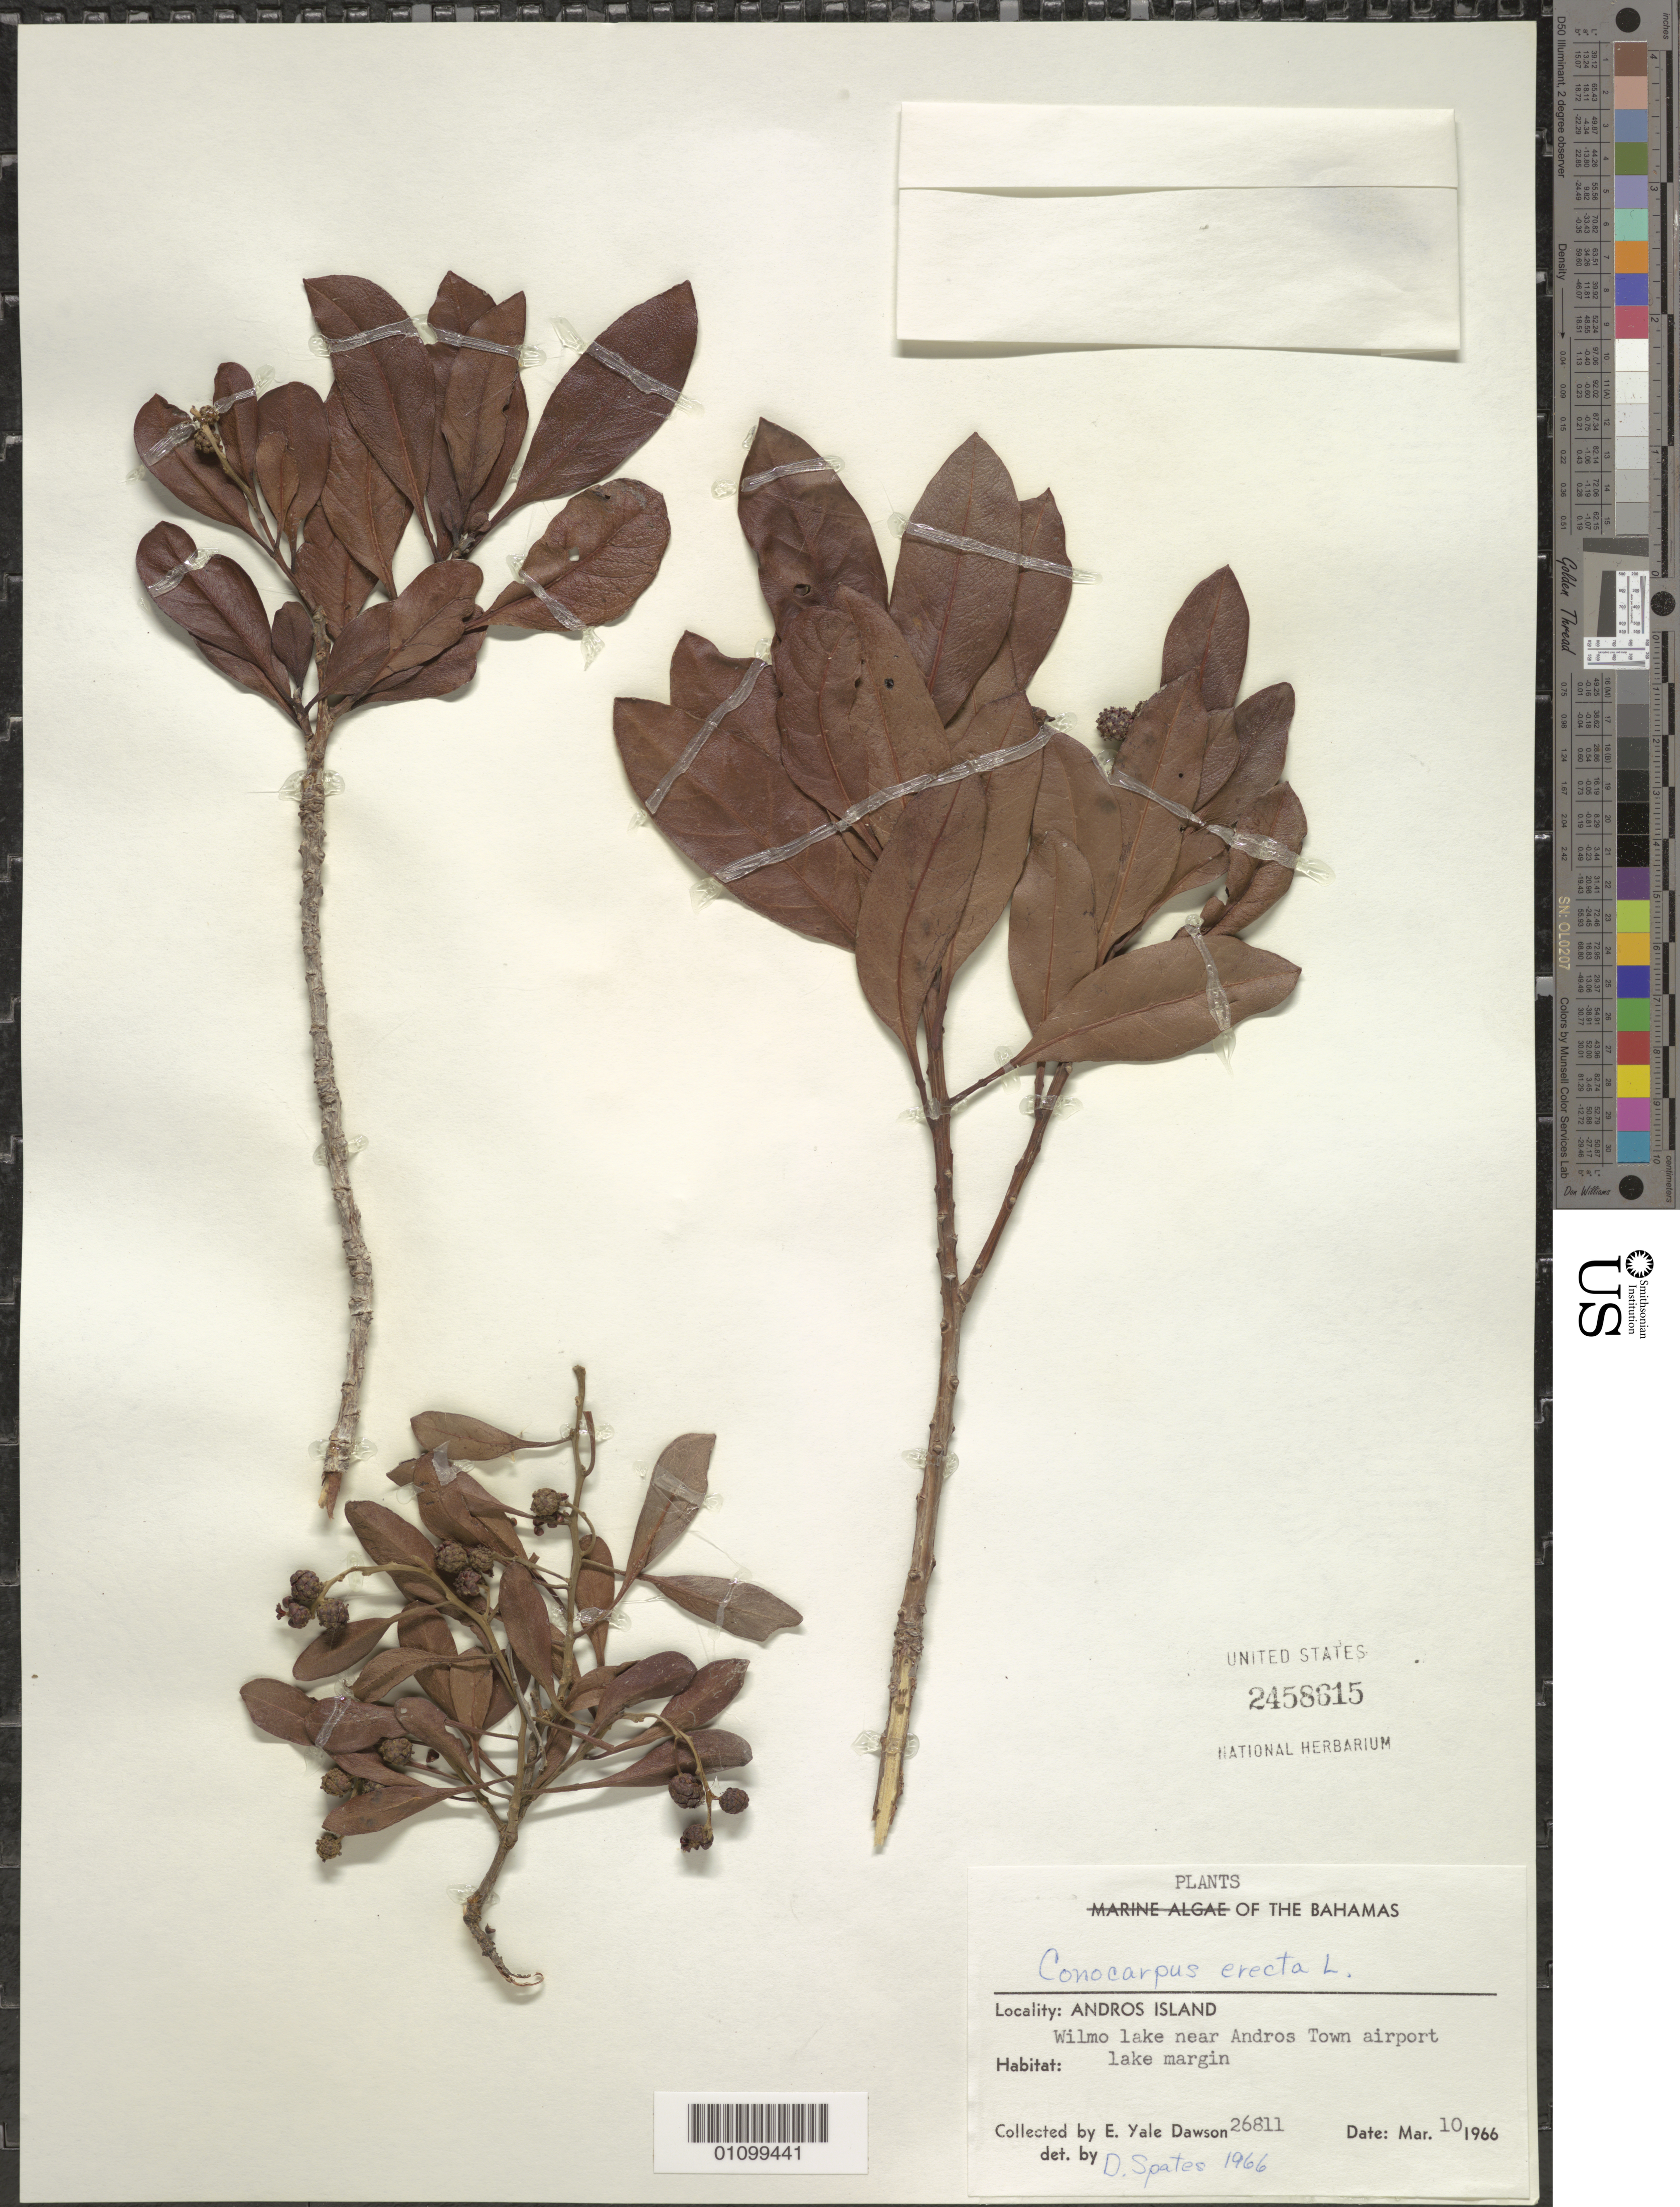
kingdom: Plantae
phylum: Tracheophyta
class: Magnoliopsida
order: Myrtales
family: Combretaceae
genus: Conocarpus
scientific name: Conocarpus erectus var. erectus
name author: L.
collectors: E. Y. Dawson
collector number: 26811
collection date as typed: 10 Mar 1966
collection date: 1966-03-10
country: Bahamas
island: Andros I.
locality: Wilmo lake near Andros Town airport lake margin.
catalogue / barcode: US 2458615